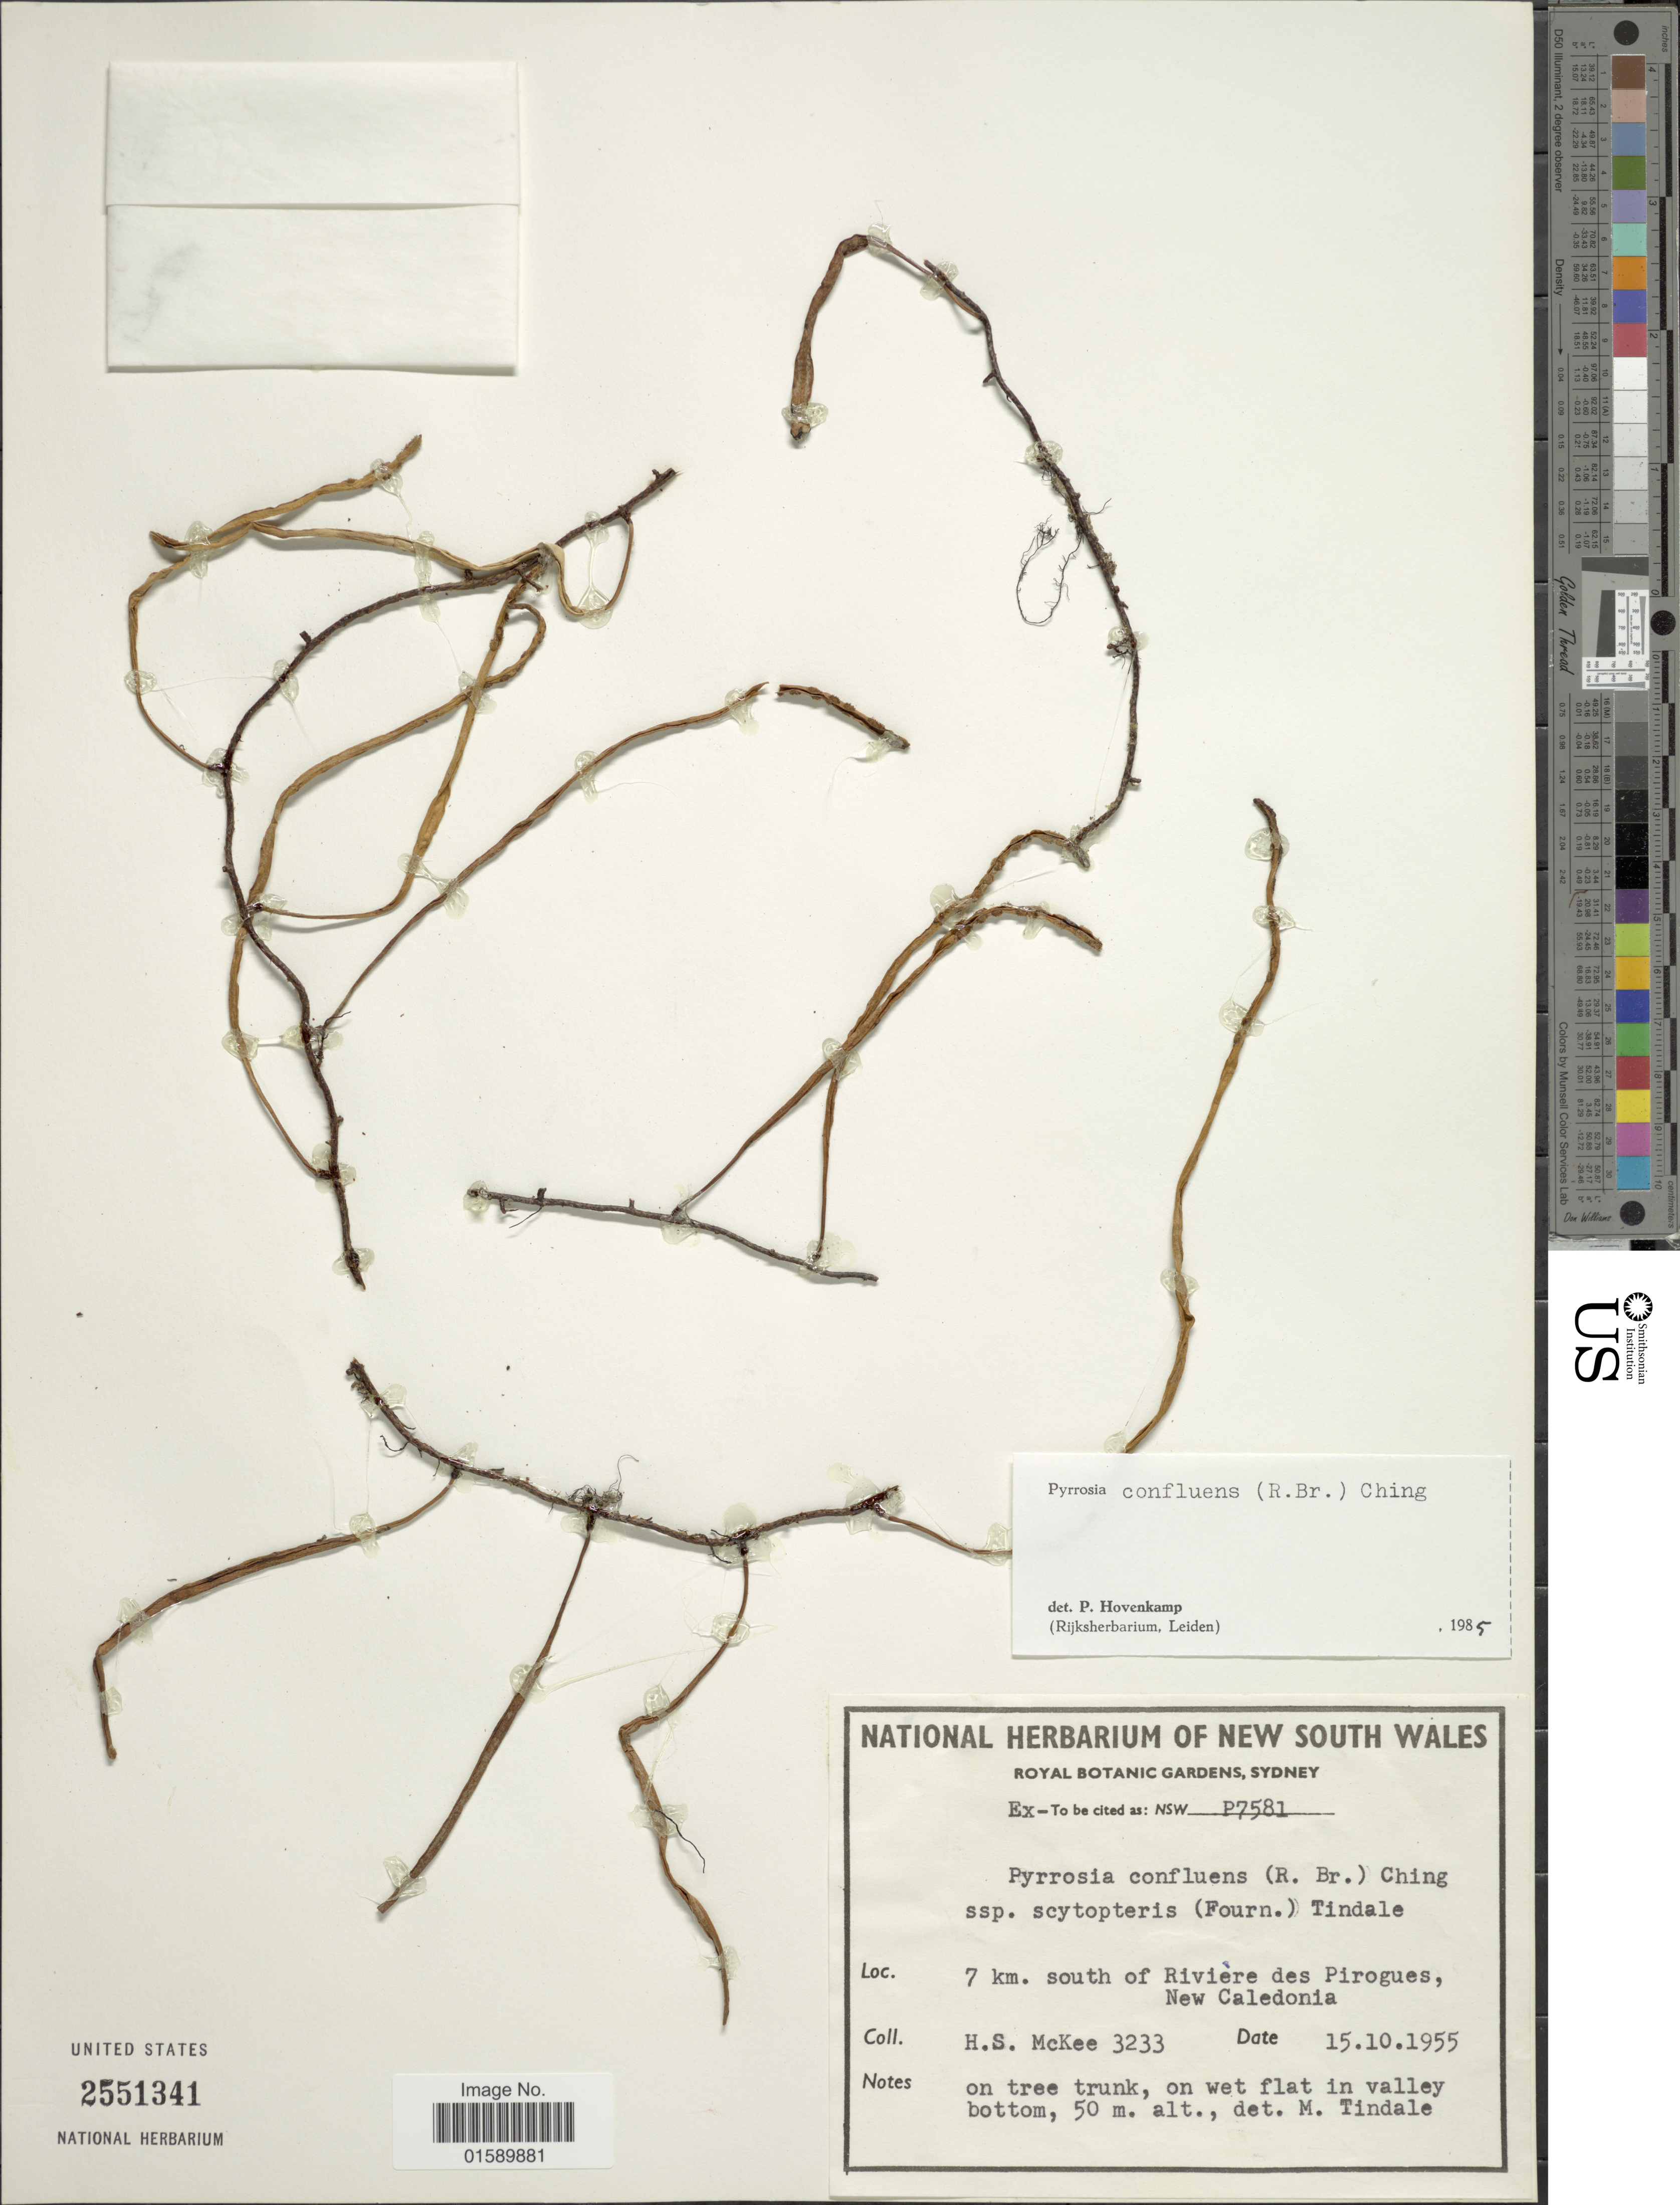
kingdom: Plantae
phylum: Tracheophyta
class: Polypodiopsida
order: Polypodiales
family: Polypodiaceae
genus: Pyrrosia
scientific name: Pyrrosia confluens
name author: (R. Br.) Ching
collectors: H. S. McKee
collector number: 3233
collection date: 1955-10-15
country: New Caledonia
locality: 7 km. south of Riviere des Pirogues, New Caledonie.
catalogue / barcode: US 2551341